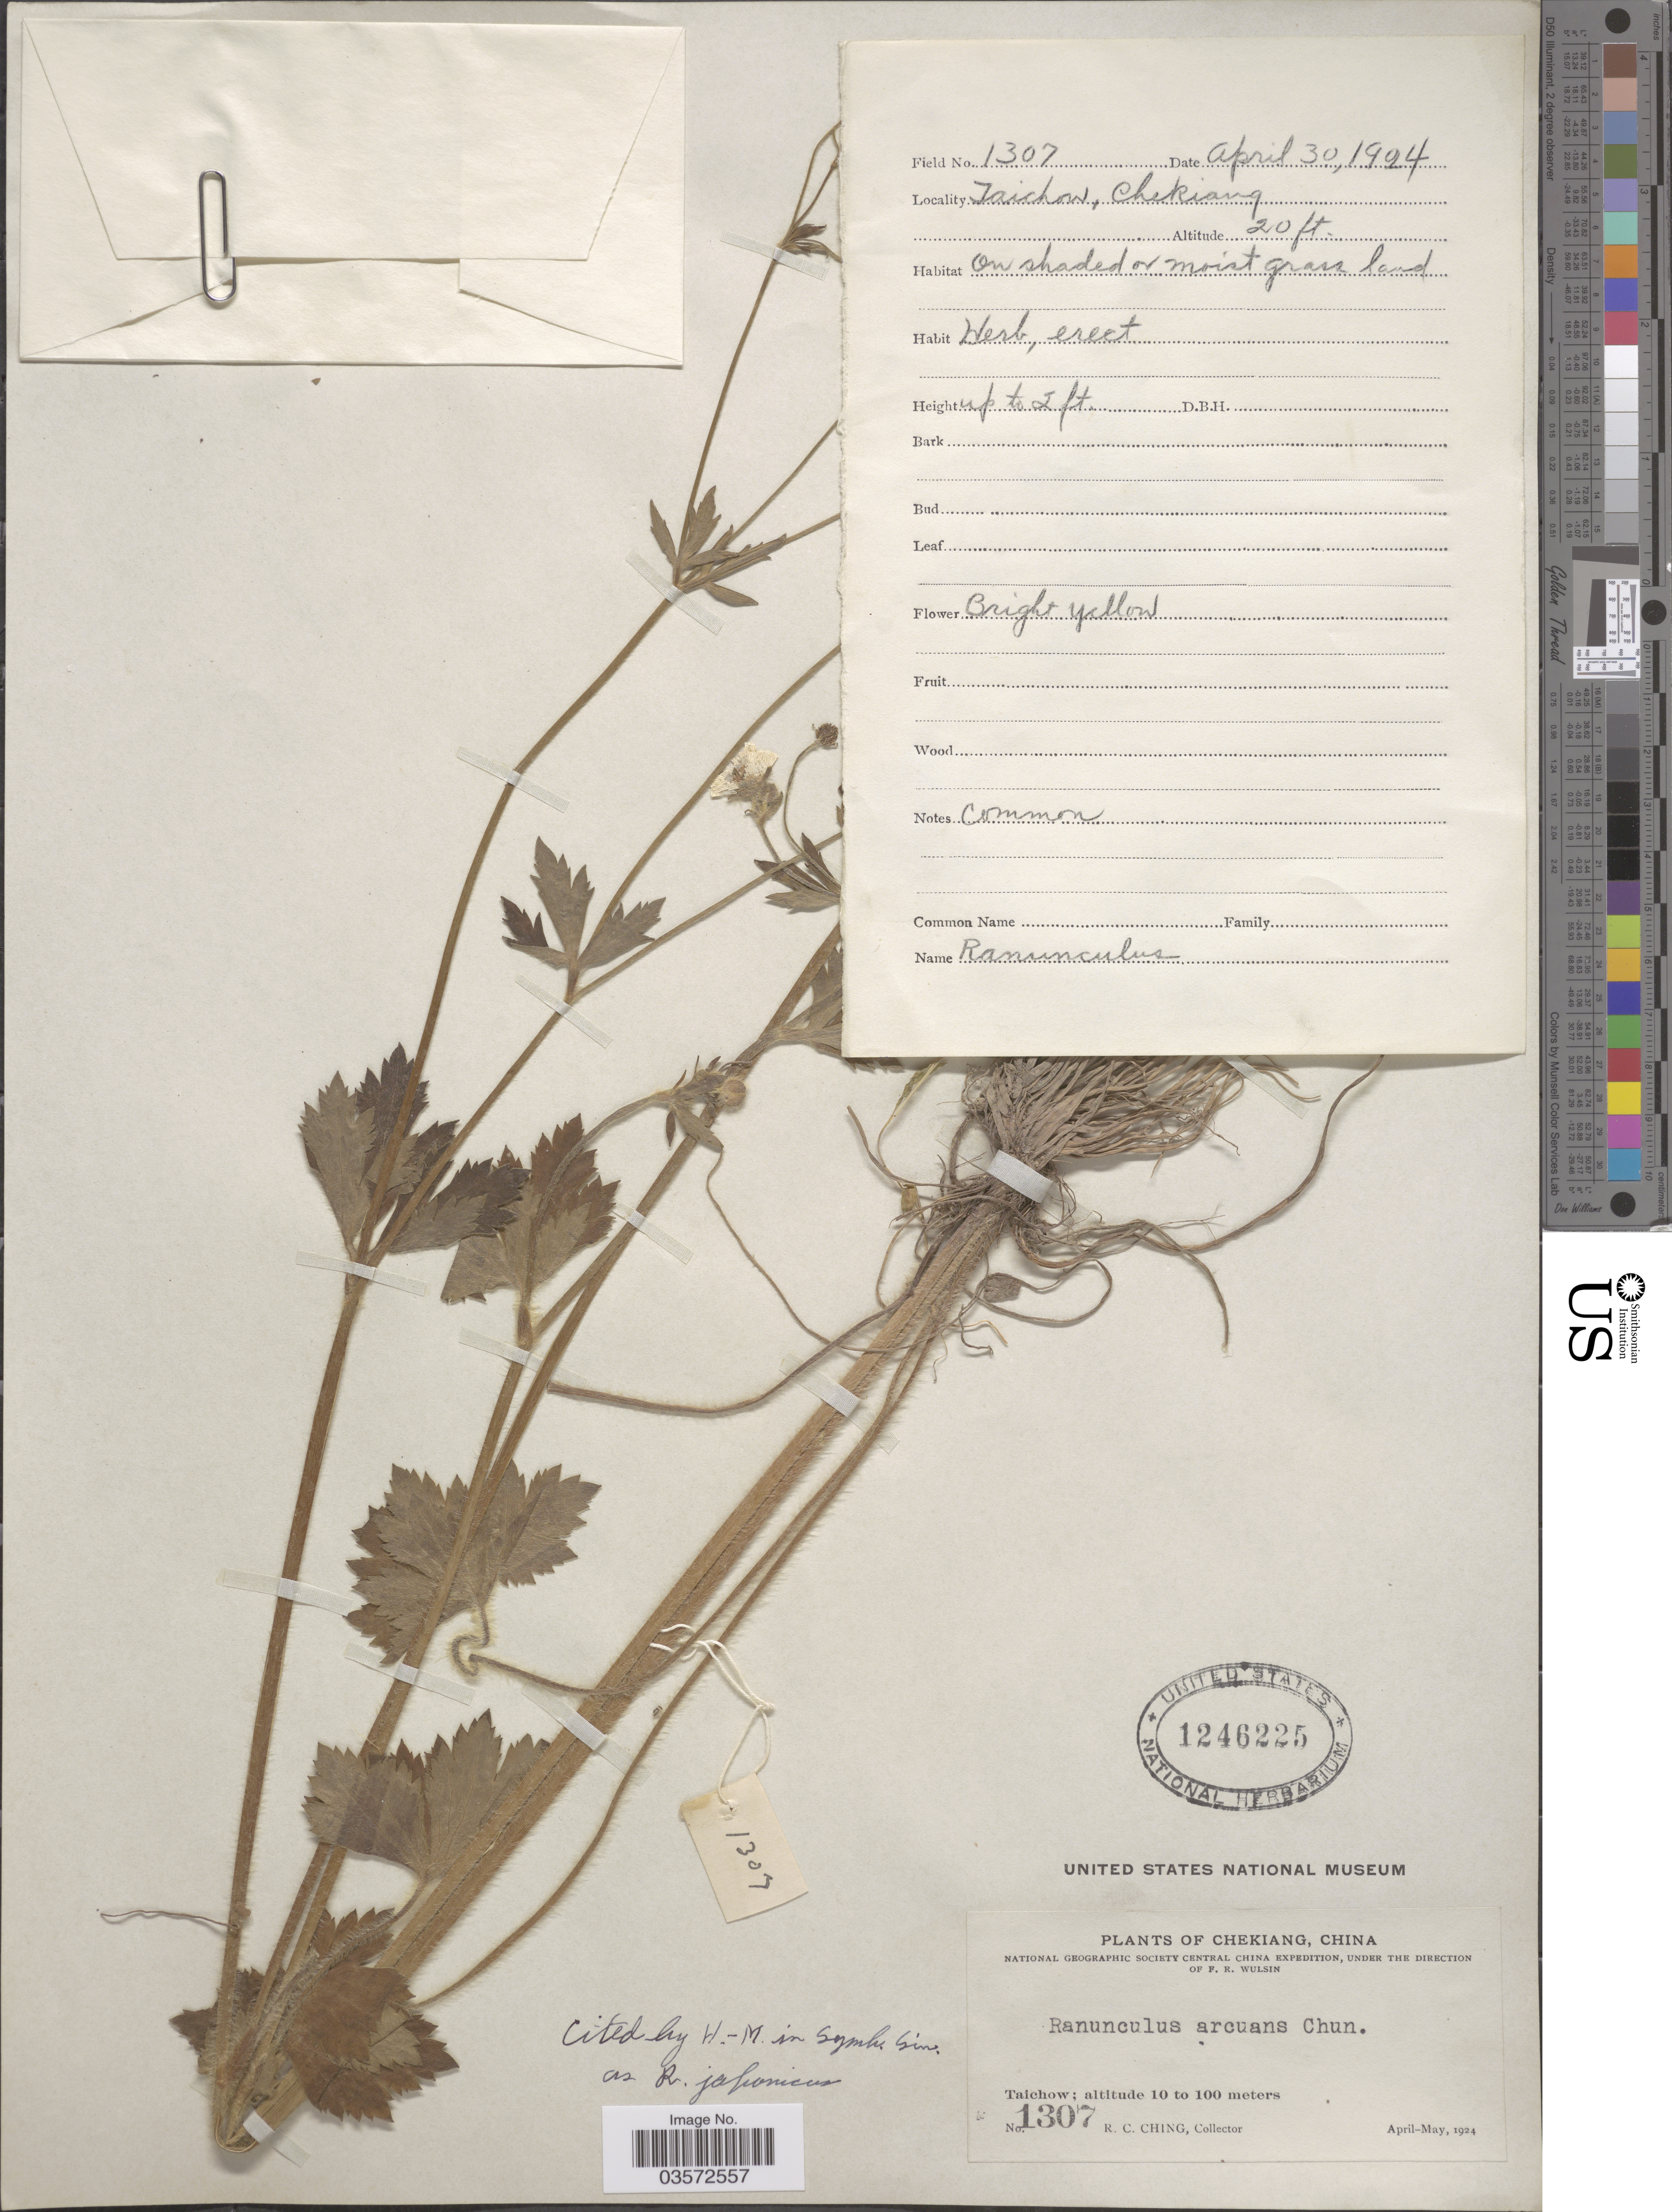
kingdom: Plantae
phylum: Tracheophyta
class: Magnoliopsida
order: Ranunculales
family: Ranunculaceae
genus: Ranunculus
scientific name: Ranunculus japonicus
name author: Thunb.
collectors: R. C. Ching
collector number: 1307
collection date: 1924-04-30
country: China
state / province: Zhejiang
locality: Chekiang. Taichow.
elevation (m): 6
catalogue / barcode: US 1246225